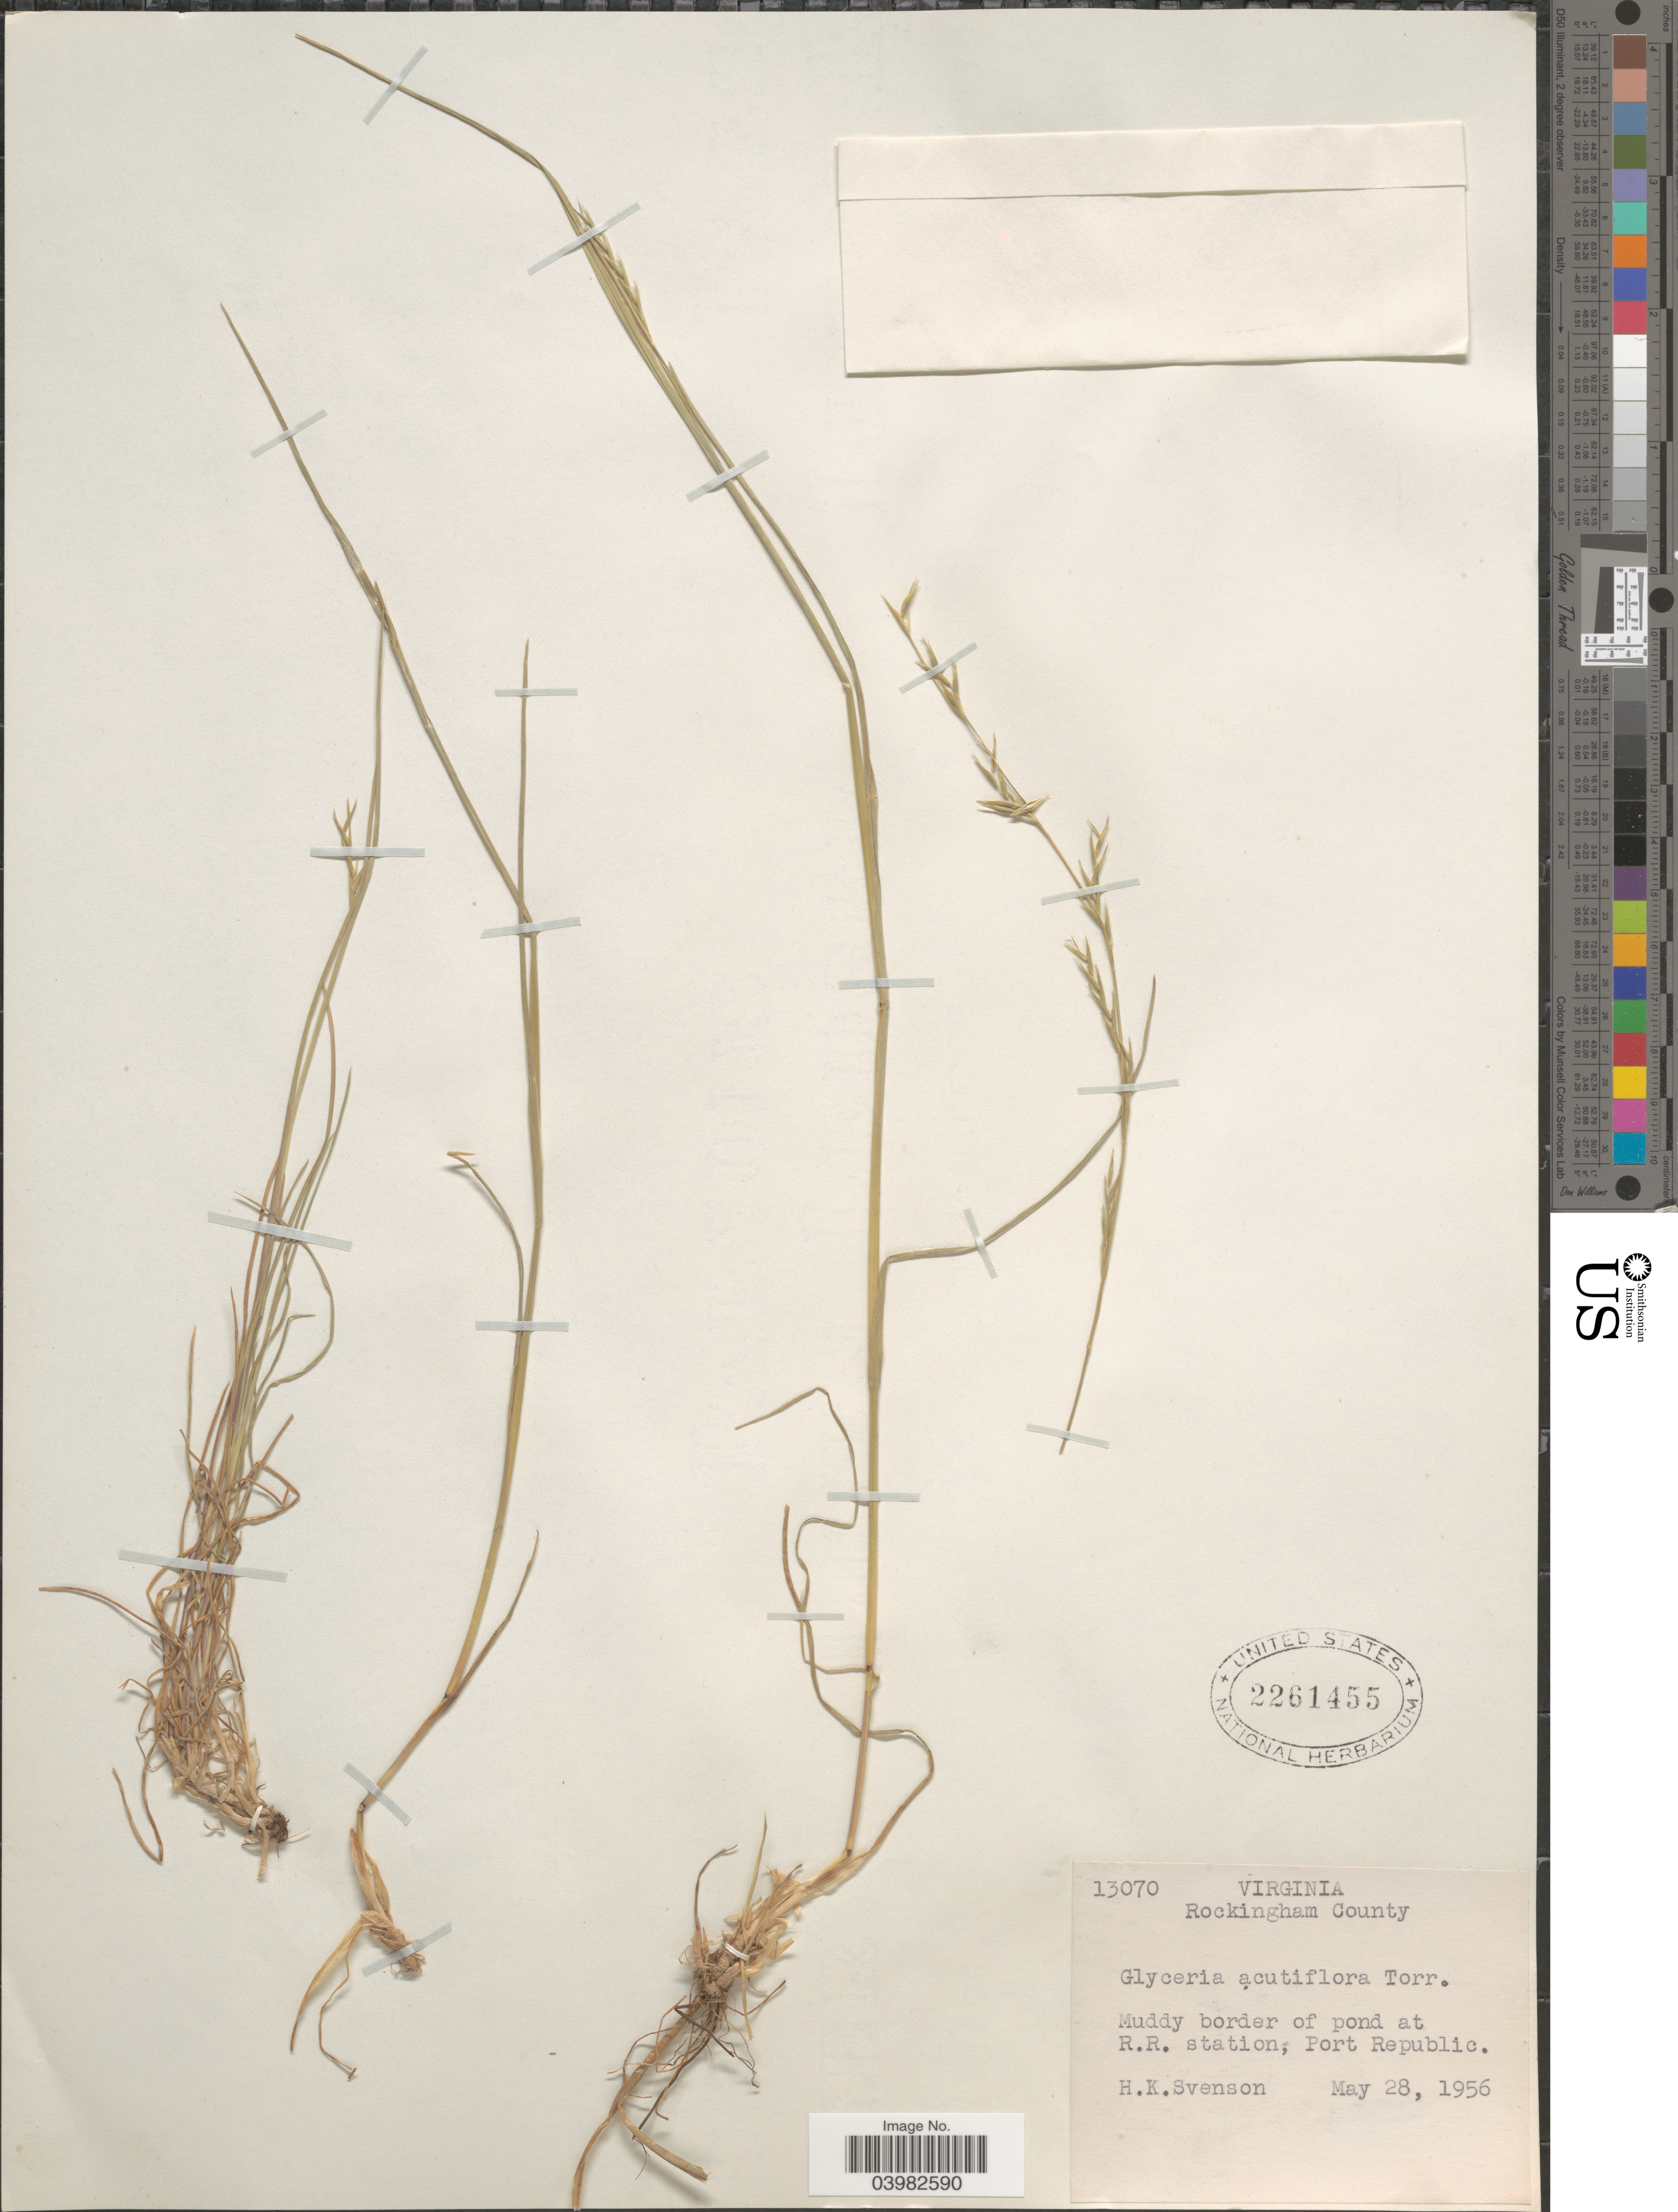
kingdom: Plantae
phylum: Tracheophyta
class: Liliopsida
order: Poales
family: Poaceae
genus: Glyceria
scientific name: Glyceria acutiflora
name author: Torr.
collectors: H. K. Svenson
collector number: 13070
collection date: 1956-05-28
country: United States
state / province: Virginia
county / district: Rockingham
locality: Muddy border of pond at R.R. station, Port Republic.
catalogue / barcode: US 2261455